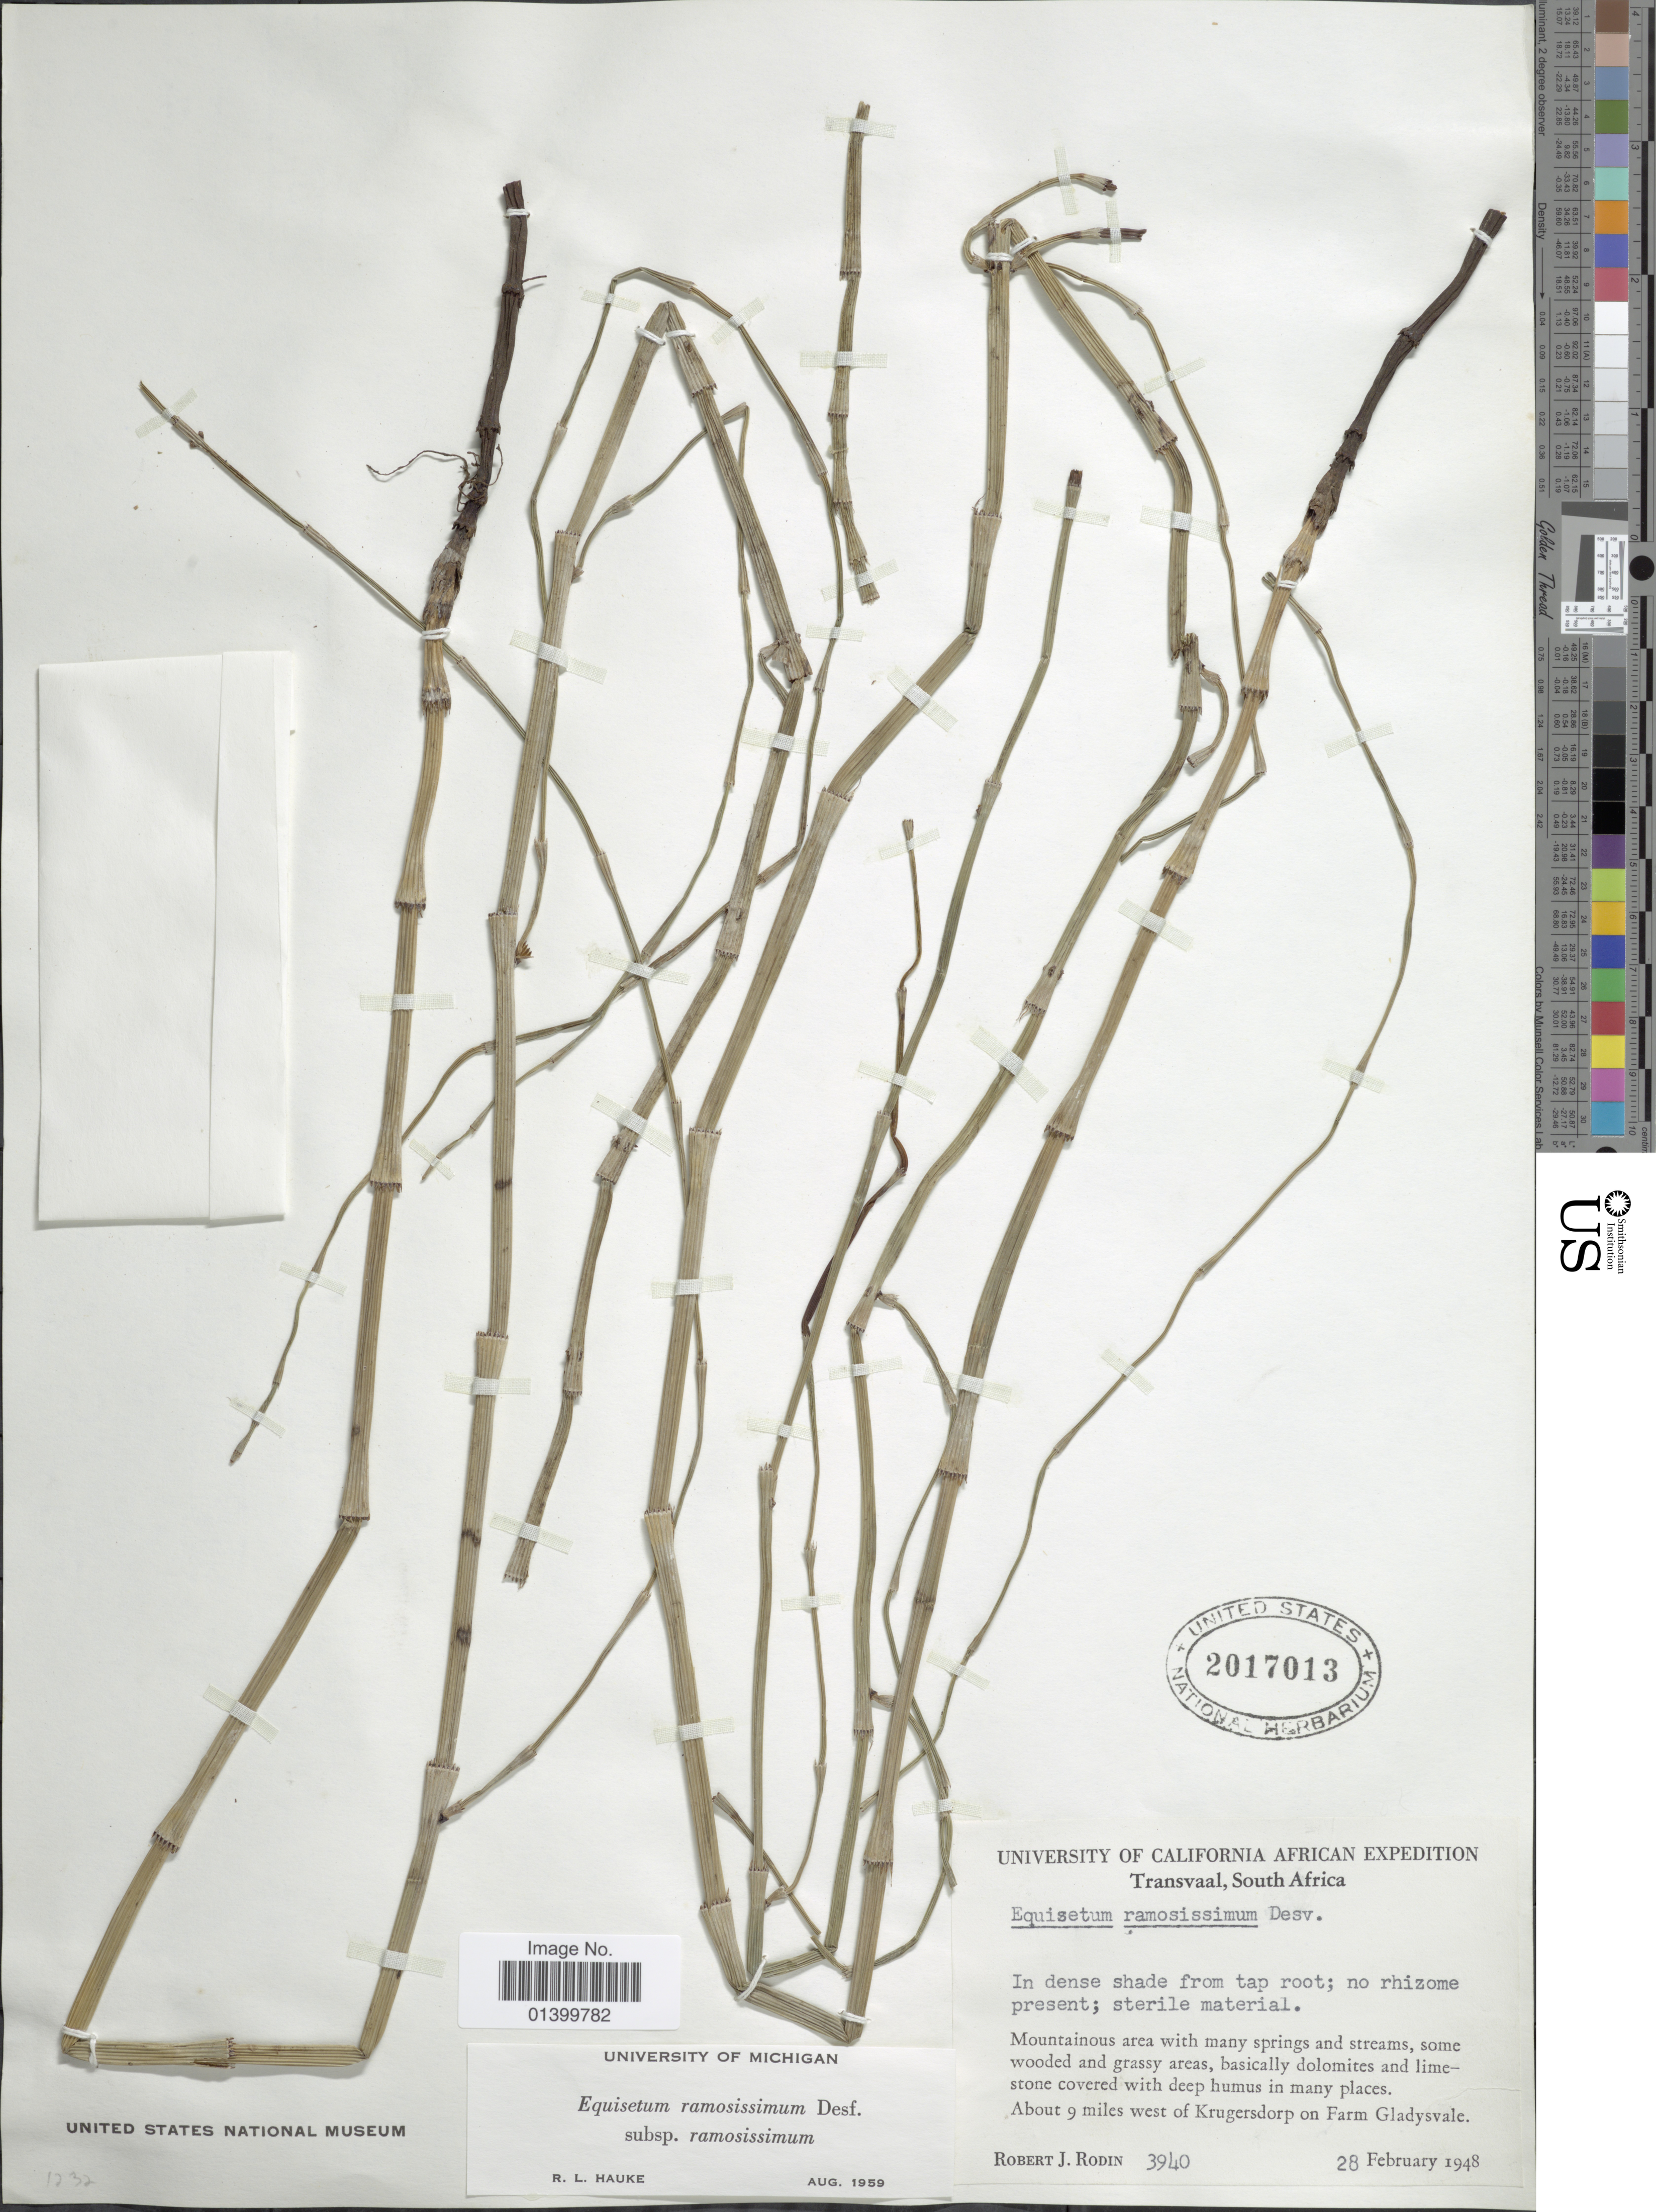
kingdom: Plantae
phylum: Tracheophyta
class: Polypodiopsida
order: Equisetales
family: Equisetaceae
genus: Equisetum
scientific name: Equisetum ramosissimum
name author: Desf.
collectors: R. J. Rodin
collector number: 3940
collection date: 1948-02-28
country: South Africa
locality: Transvaal, South Africa. About 9 miles west of Krugersdorp on Farm Gladysvale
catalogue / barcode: US 2017013